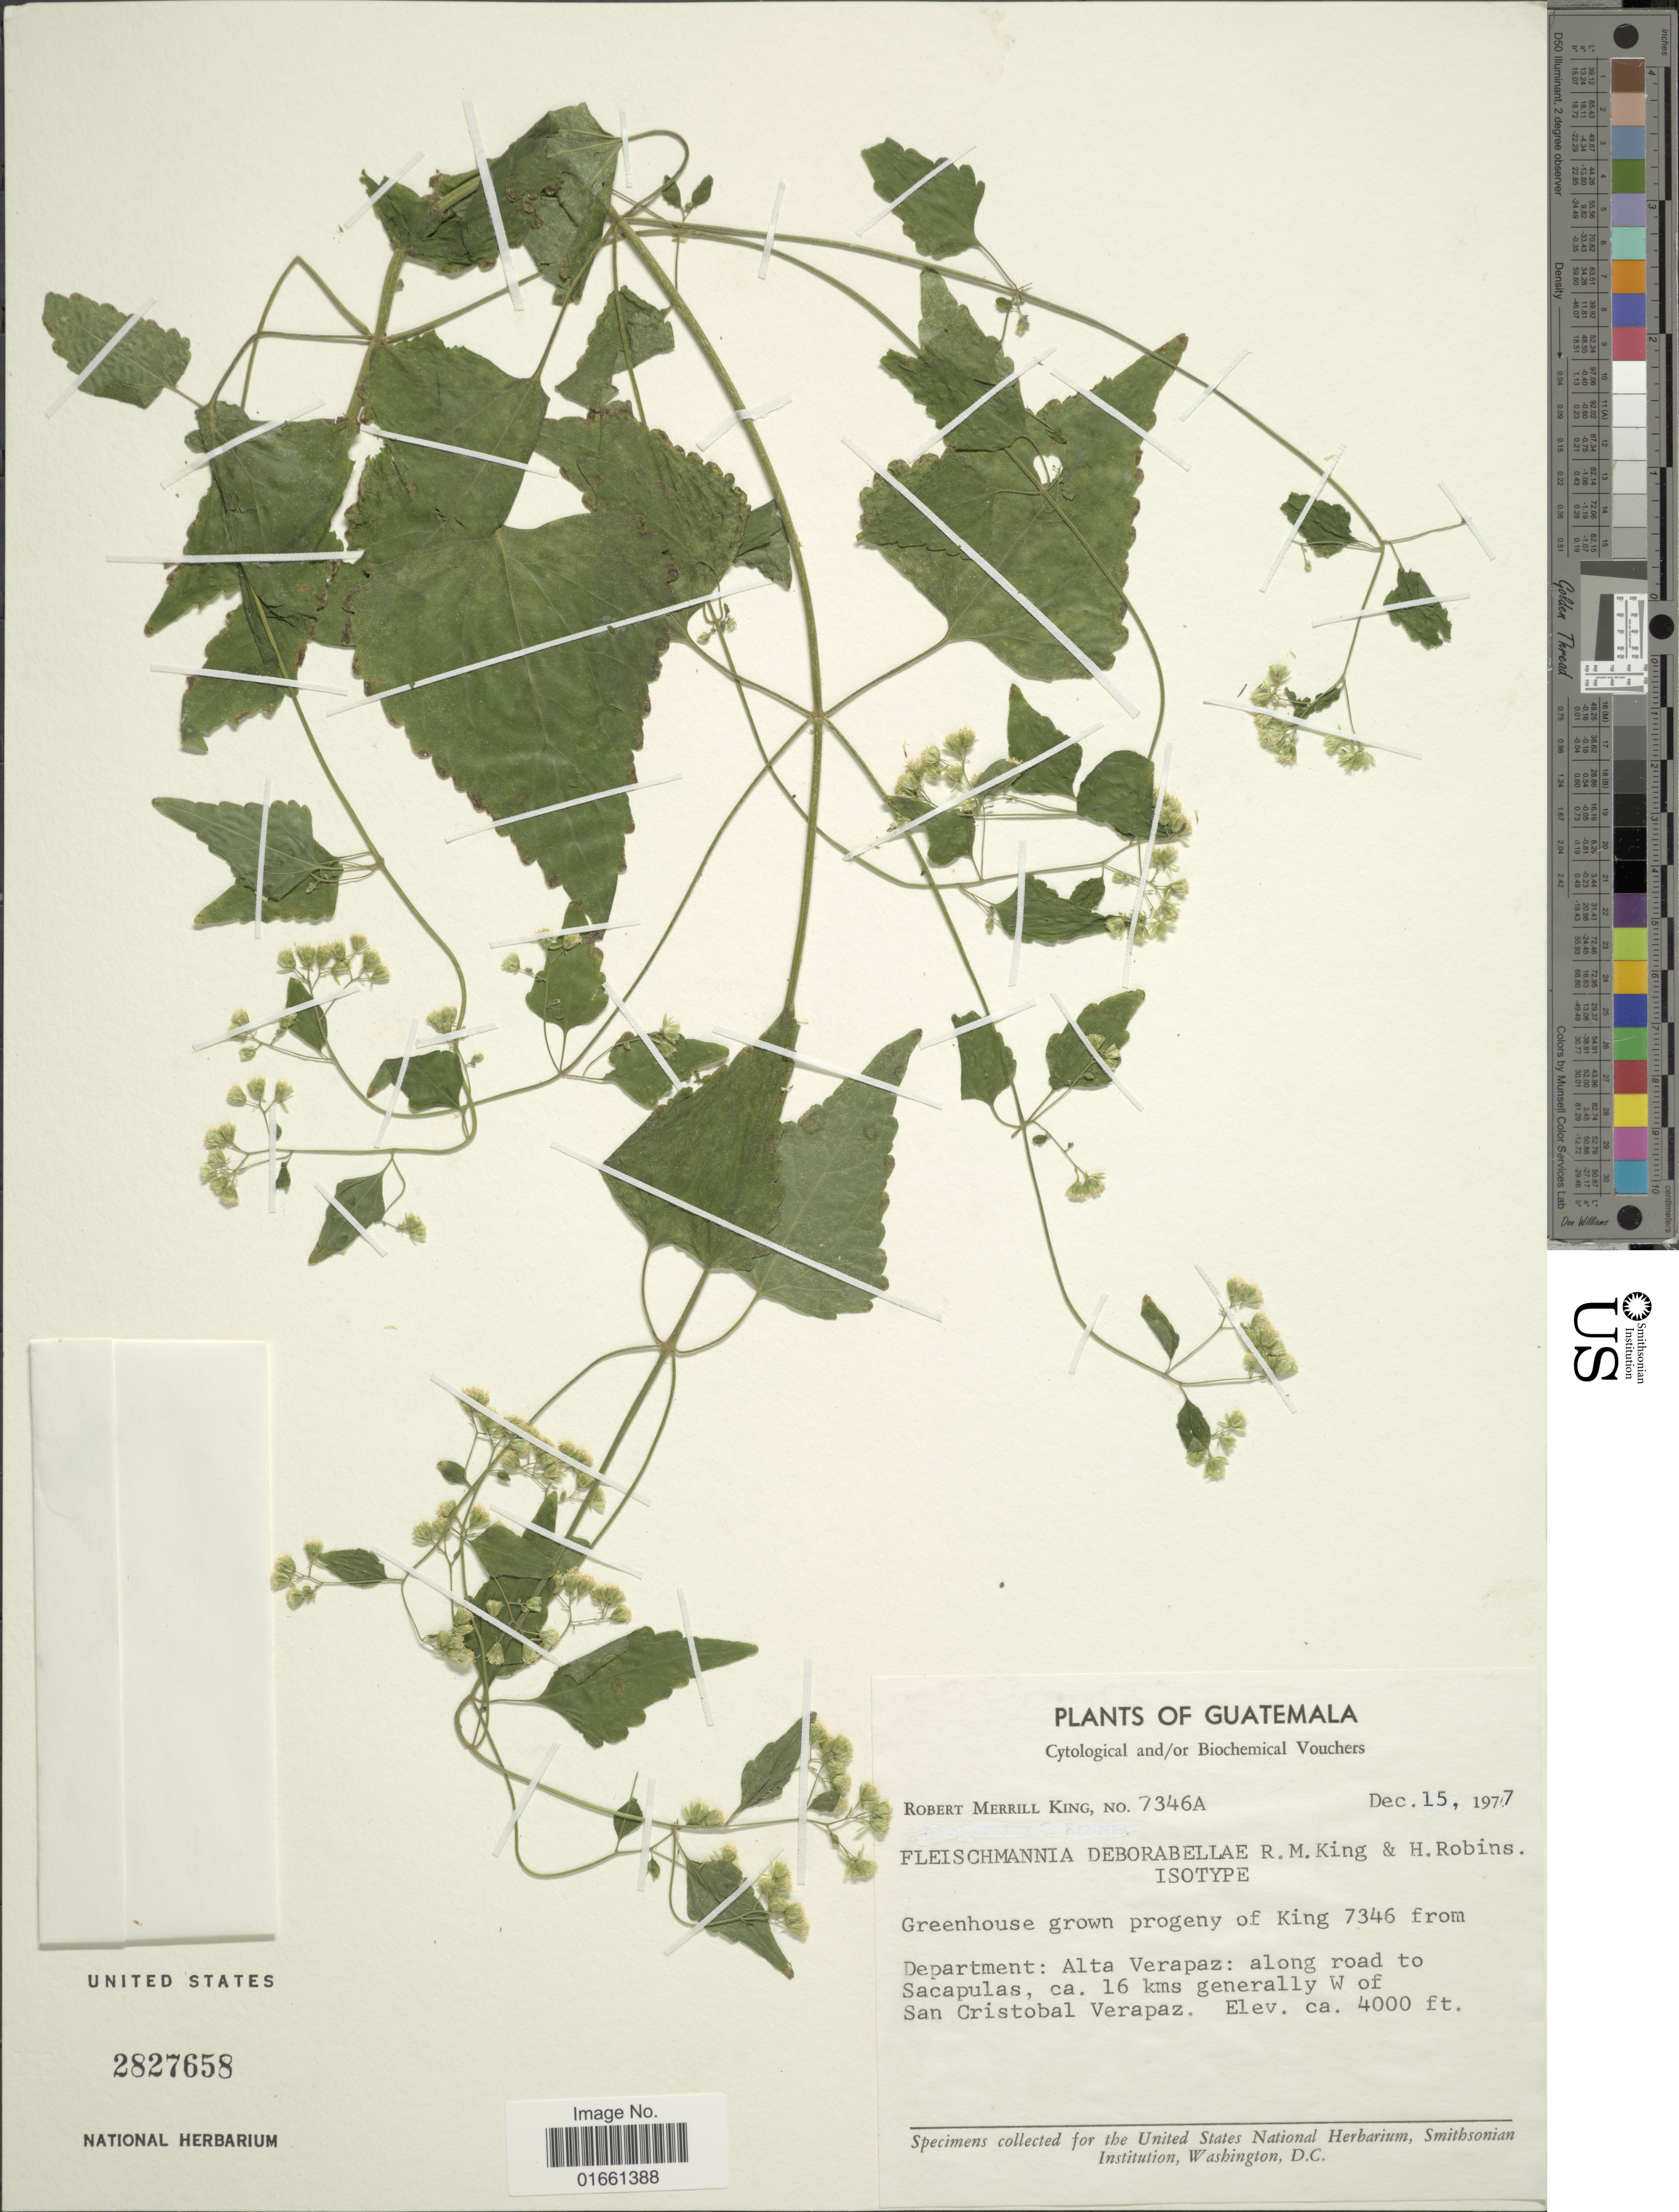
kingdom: Plantae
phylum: Tracheophyta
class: Magnoliopsida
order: Asterales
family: Asteraceae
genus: Fleischmannia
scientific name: Fleischmannia deborabellae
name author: R.M. King & H. Rob.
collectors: R. M. King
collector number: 7346 A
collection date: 1977-12-15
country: Guatemala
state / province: Alta Verapaz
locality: Along the road to Sacapulas, ca 16 kms generally W of San Cristobal Verapaz.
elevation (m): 1219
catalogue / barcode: US 2827658